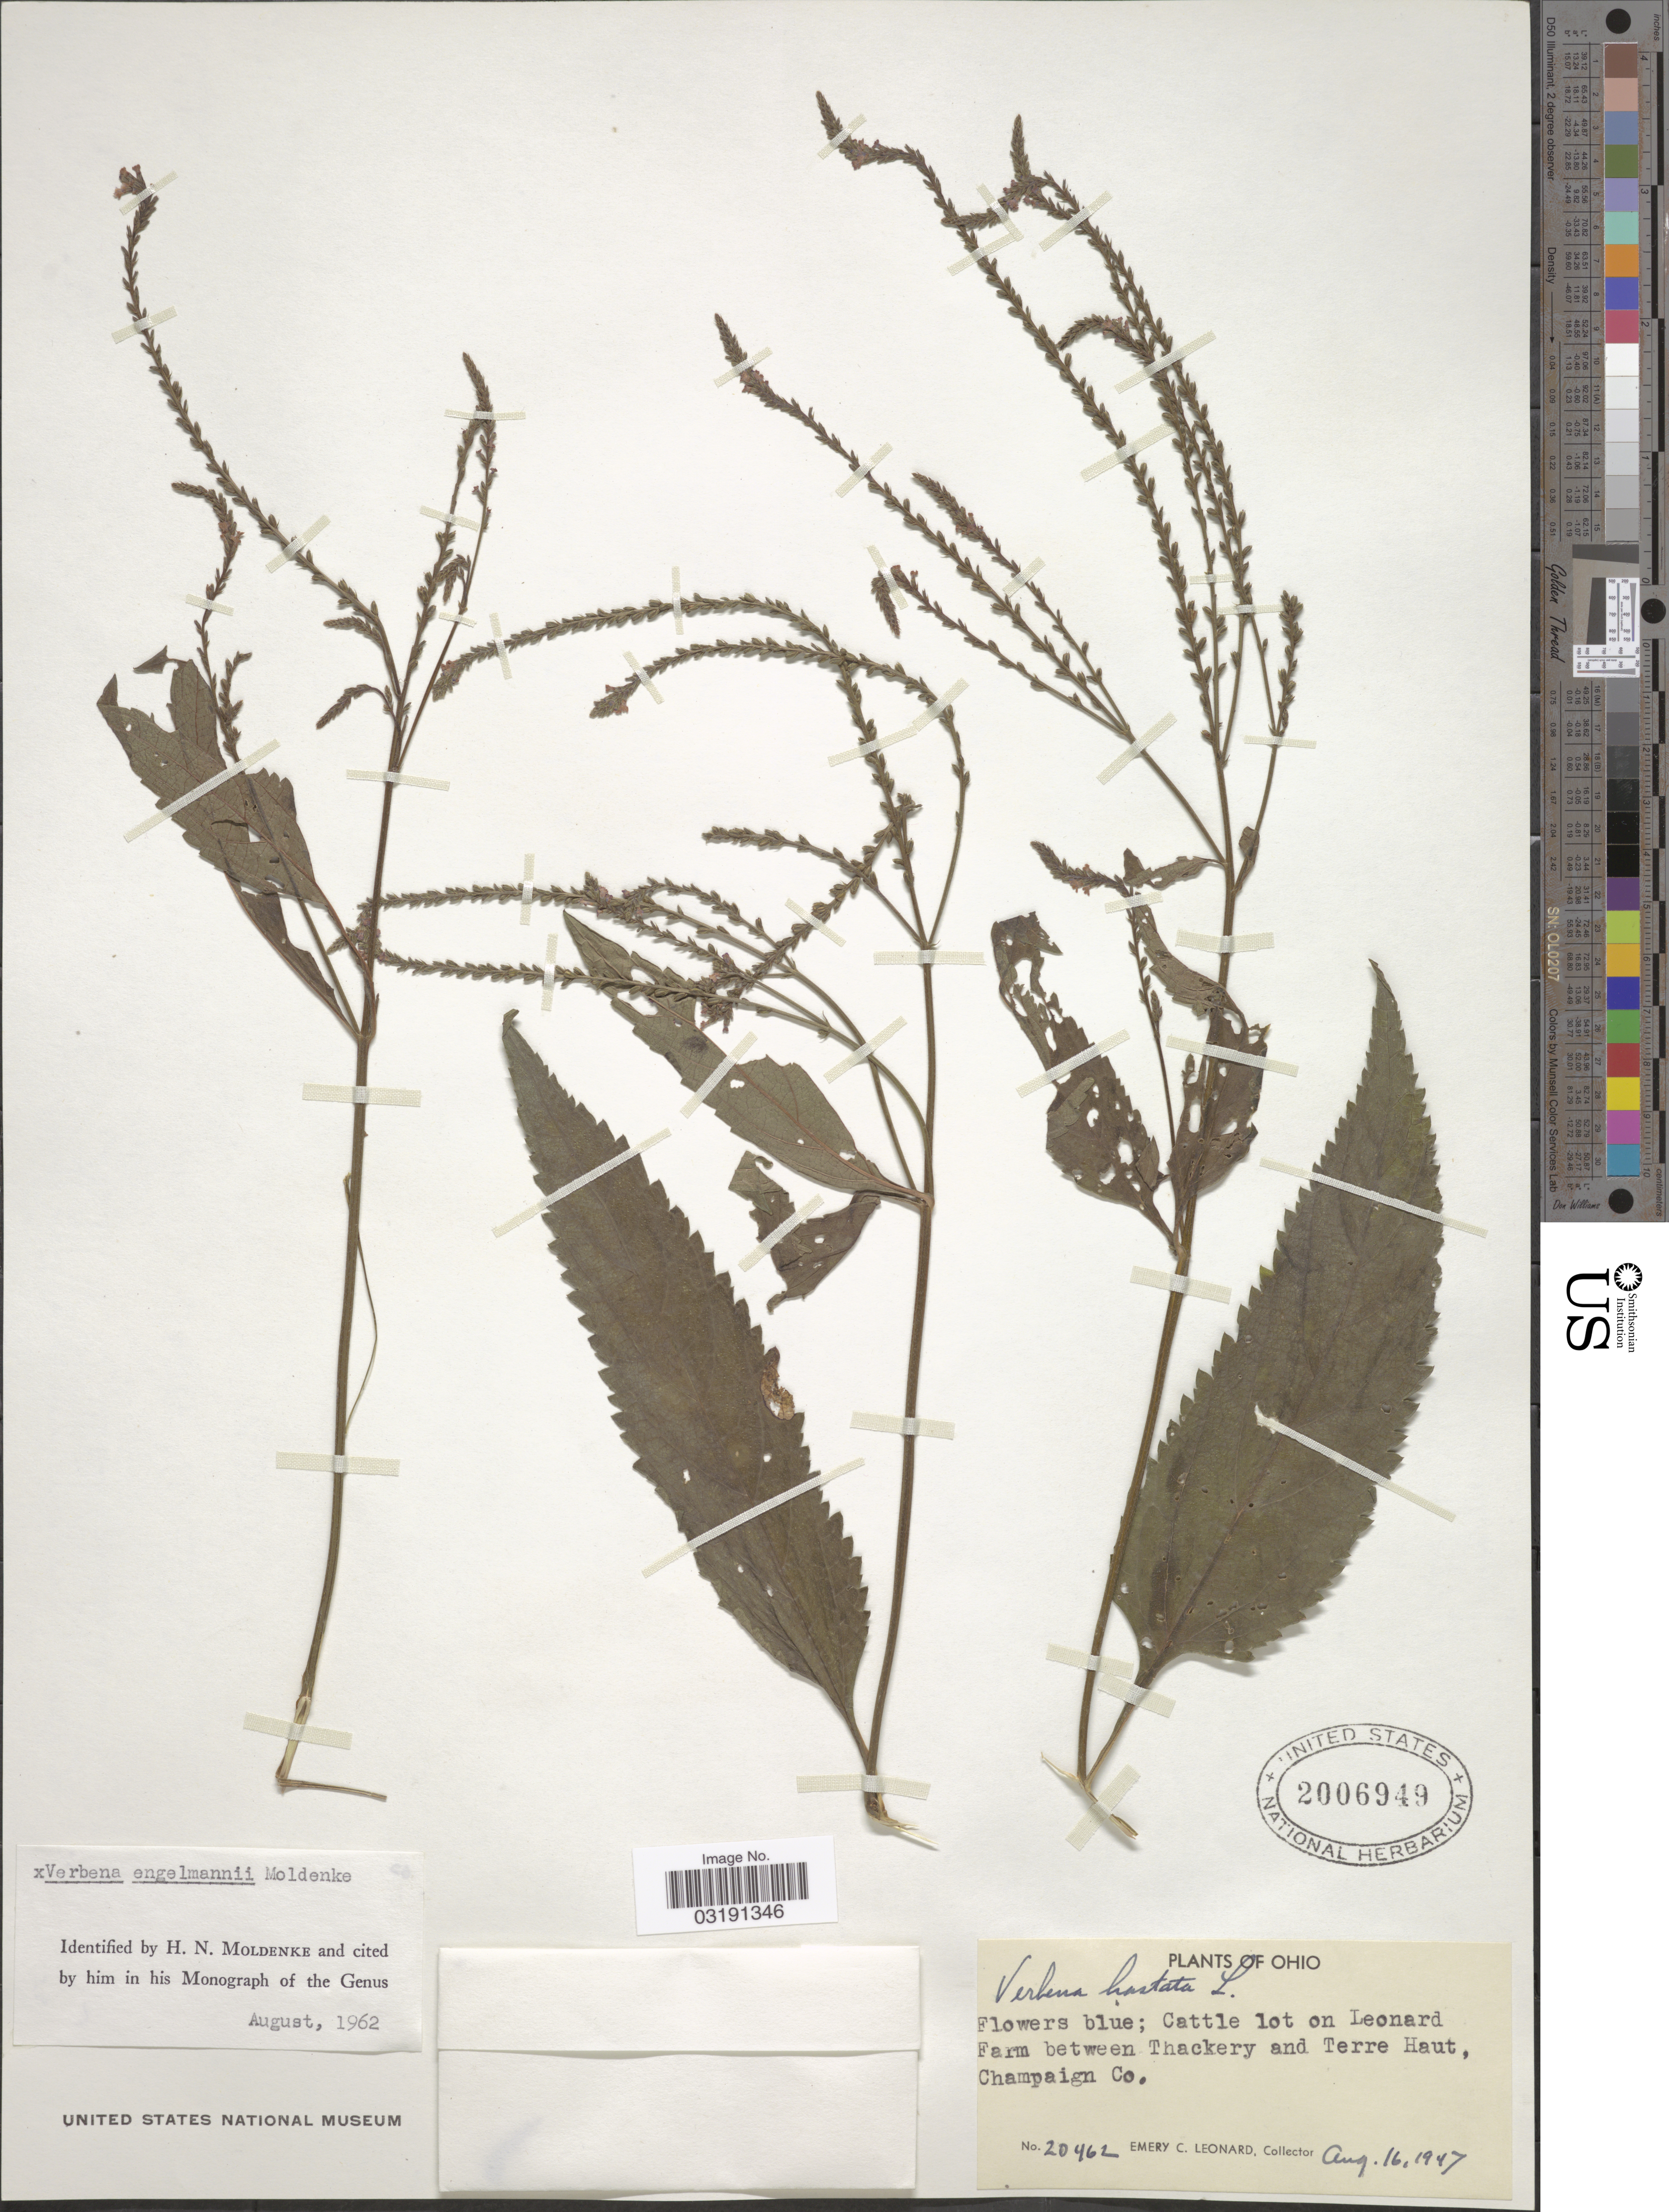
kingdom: Plantae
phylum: Tracheophyta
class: Magnoliopsida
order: Lamiales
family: Verbenaceae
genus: Verbena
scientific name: Verbena engelmannii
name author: Moldenke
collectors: E. C. Leonard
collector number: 20462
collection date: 1947-08-16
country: United States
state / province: Ohio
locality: Cattle lot on Leonard Farm between Thackery and Terre Haut, Champaign Co.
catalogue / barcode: US 2006949